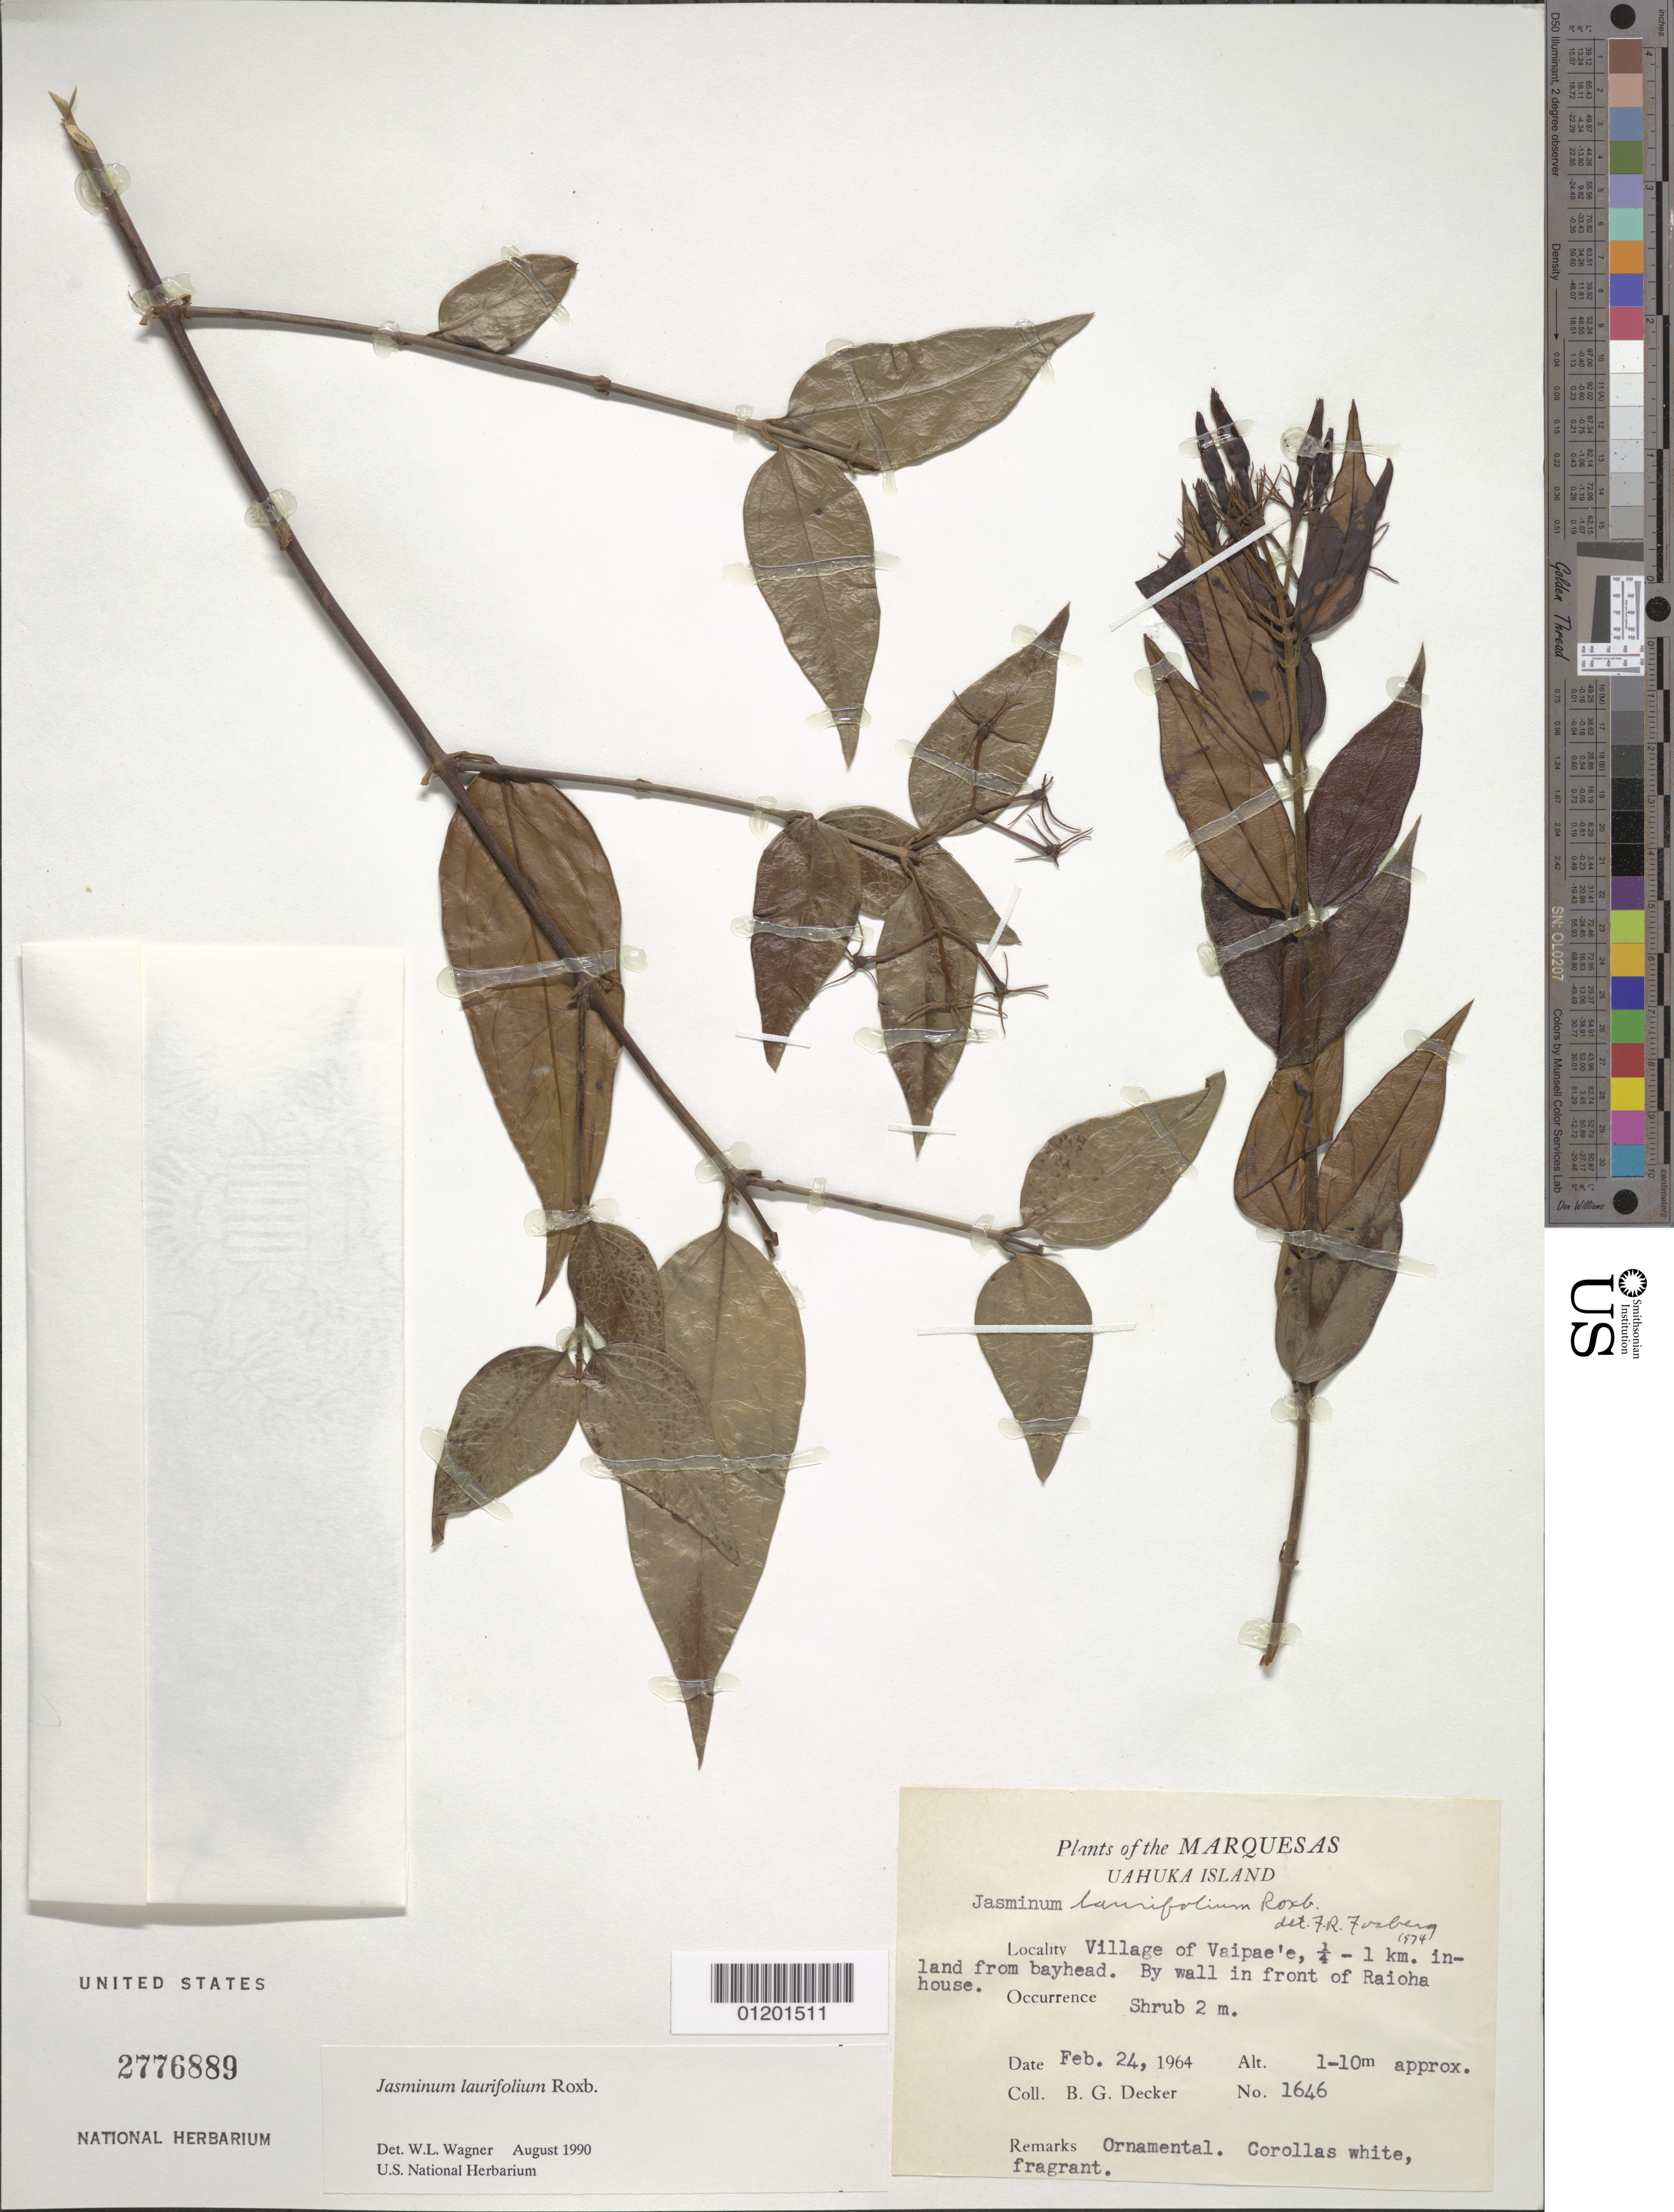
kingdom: Plantae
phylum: Tracheophyta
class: Magnoliopsida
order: Lamiales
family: Oleaceae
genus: Jasminum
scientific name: Jasminum laurifolium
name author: Roxb.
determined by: Wagner, W. L., (BOT), Smithsonian Institution - National Museum of Natural History (UNITED STATES)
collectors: B. G. Decker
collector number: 1646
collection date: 1964-02-24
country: French Polynesia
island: Ua Huka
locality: Vaipae'e village, 0.25-1 km inland from bayhead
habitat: Raioha yard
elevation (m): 1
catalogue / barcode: US 2776889